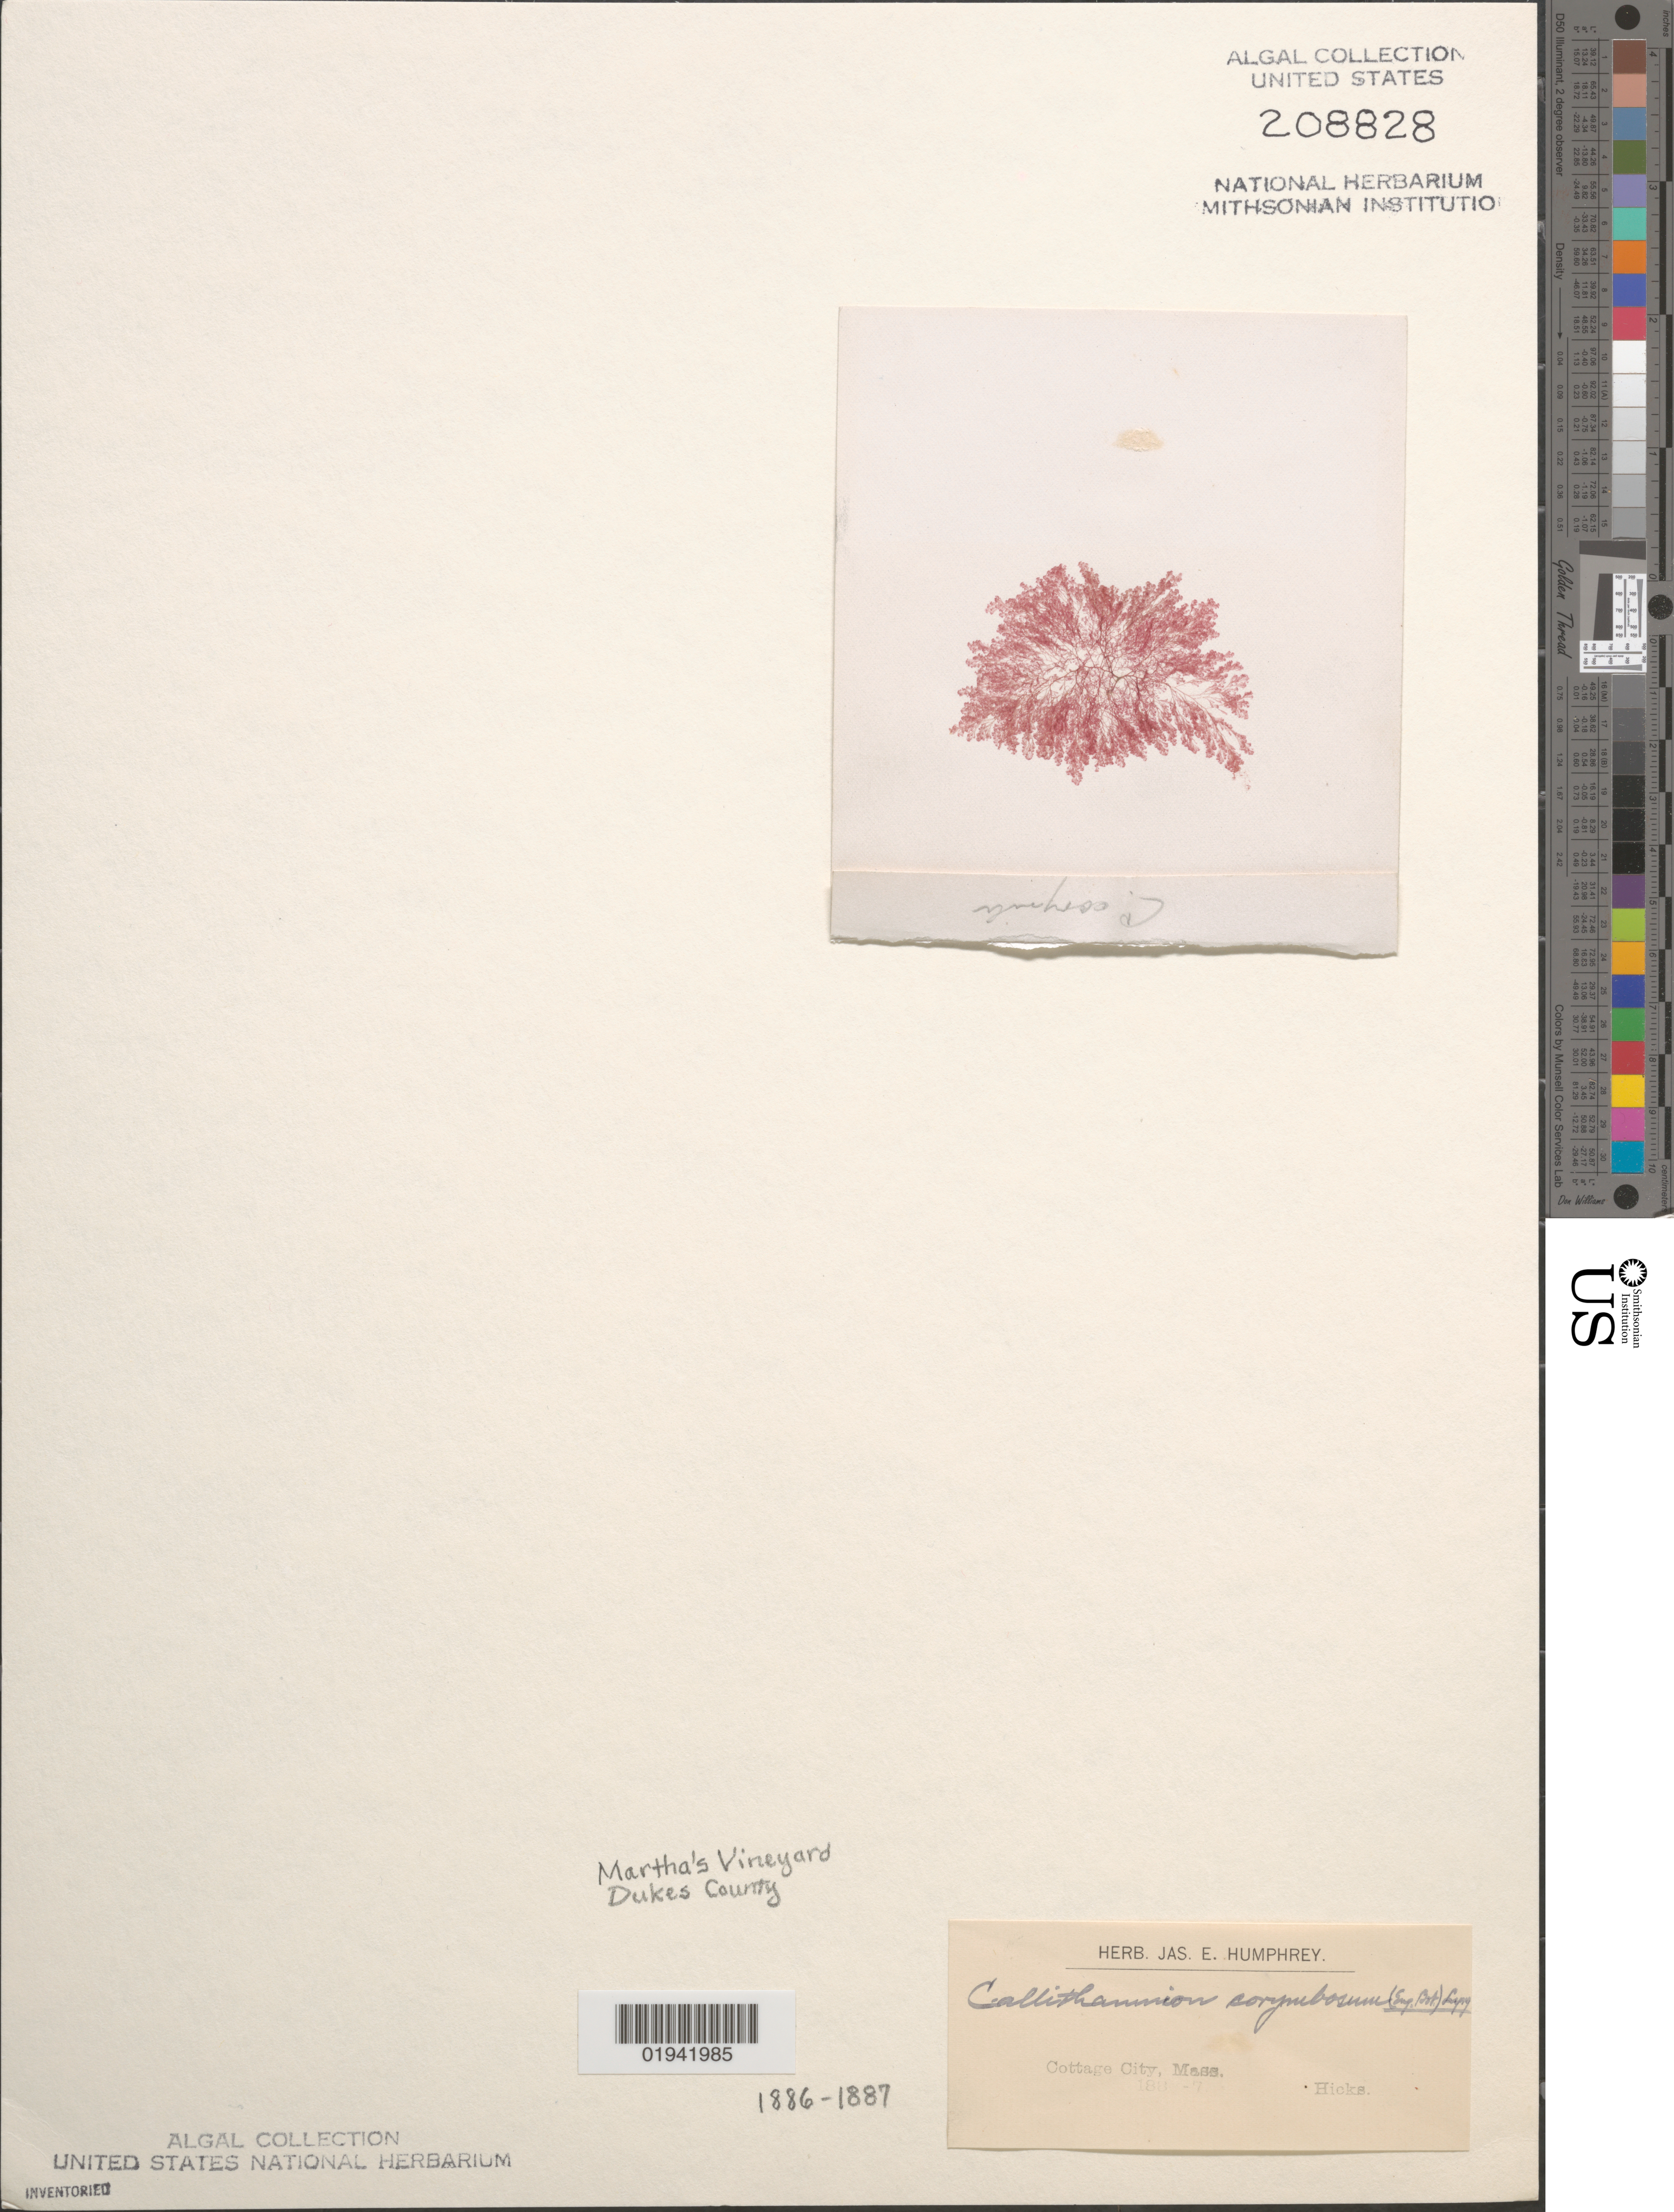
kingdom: Plantae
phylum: Rhodophyta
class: Florideophyceae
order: Ceramiales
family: Callithamniaceae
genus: Callithamnion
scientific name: Callithamnion corymbosum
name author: (Sm.) Lyngb.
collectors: -. Hicks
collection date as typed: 1886 to -- --- 1887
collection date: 1886/1887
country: United States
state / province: Massachusetts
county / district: Dukes County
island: Martha's Vineyard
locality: Cottage City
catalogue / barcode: US 208828